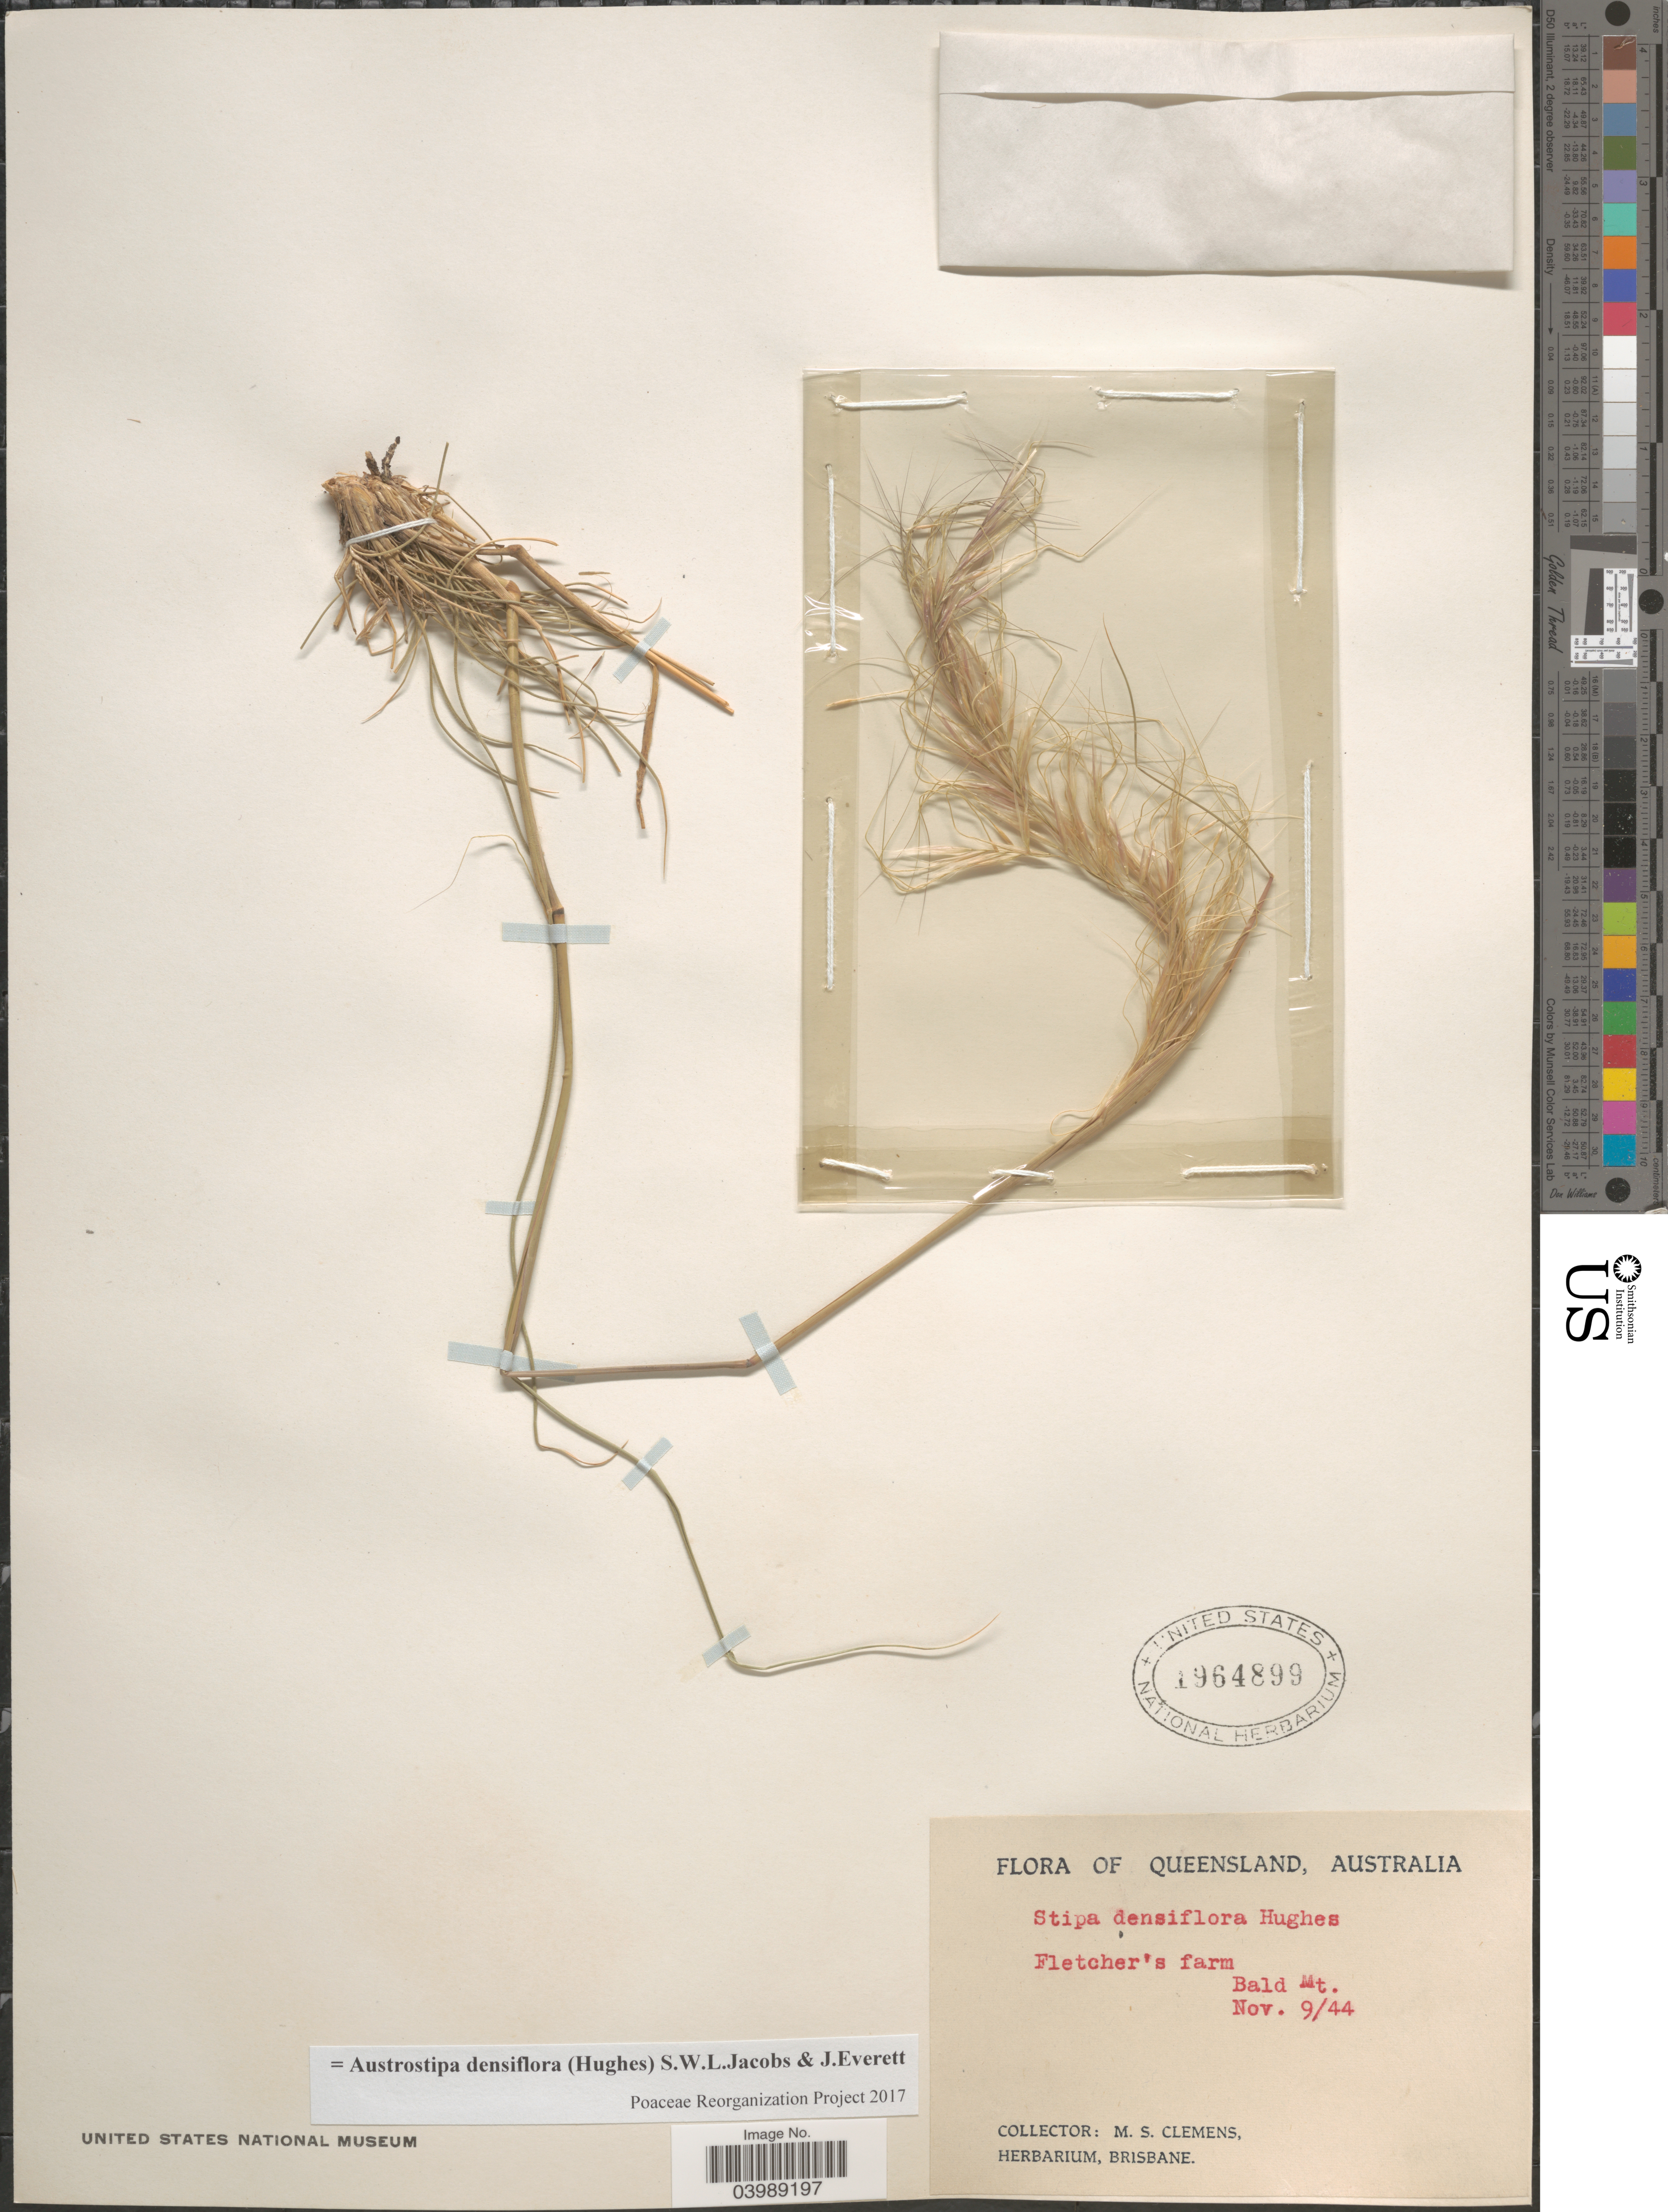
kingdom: Plantae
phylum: Tracheophyta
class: Liliopsida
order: Poales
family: Poaceae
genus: Austrostipa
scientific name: Austrostipa densiflora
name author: (Hughes) S.W.L. Jacobs & J. Everett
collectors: M. S. Clemens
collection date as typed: Transcribed d/m/y: 9/11/44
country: Australia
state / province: Queensland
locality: Fletcher's farm. Bald Mt.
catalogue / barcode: US 1964899